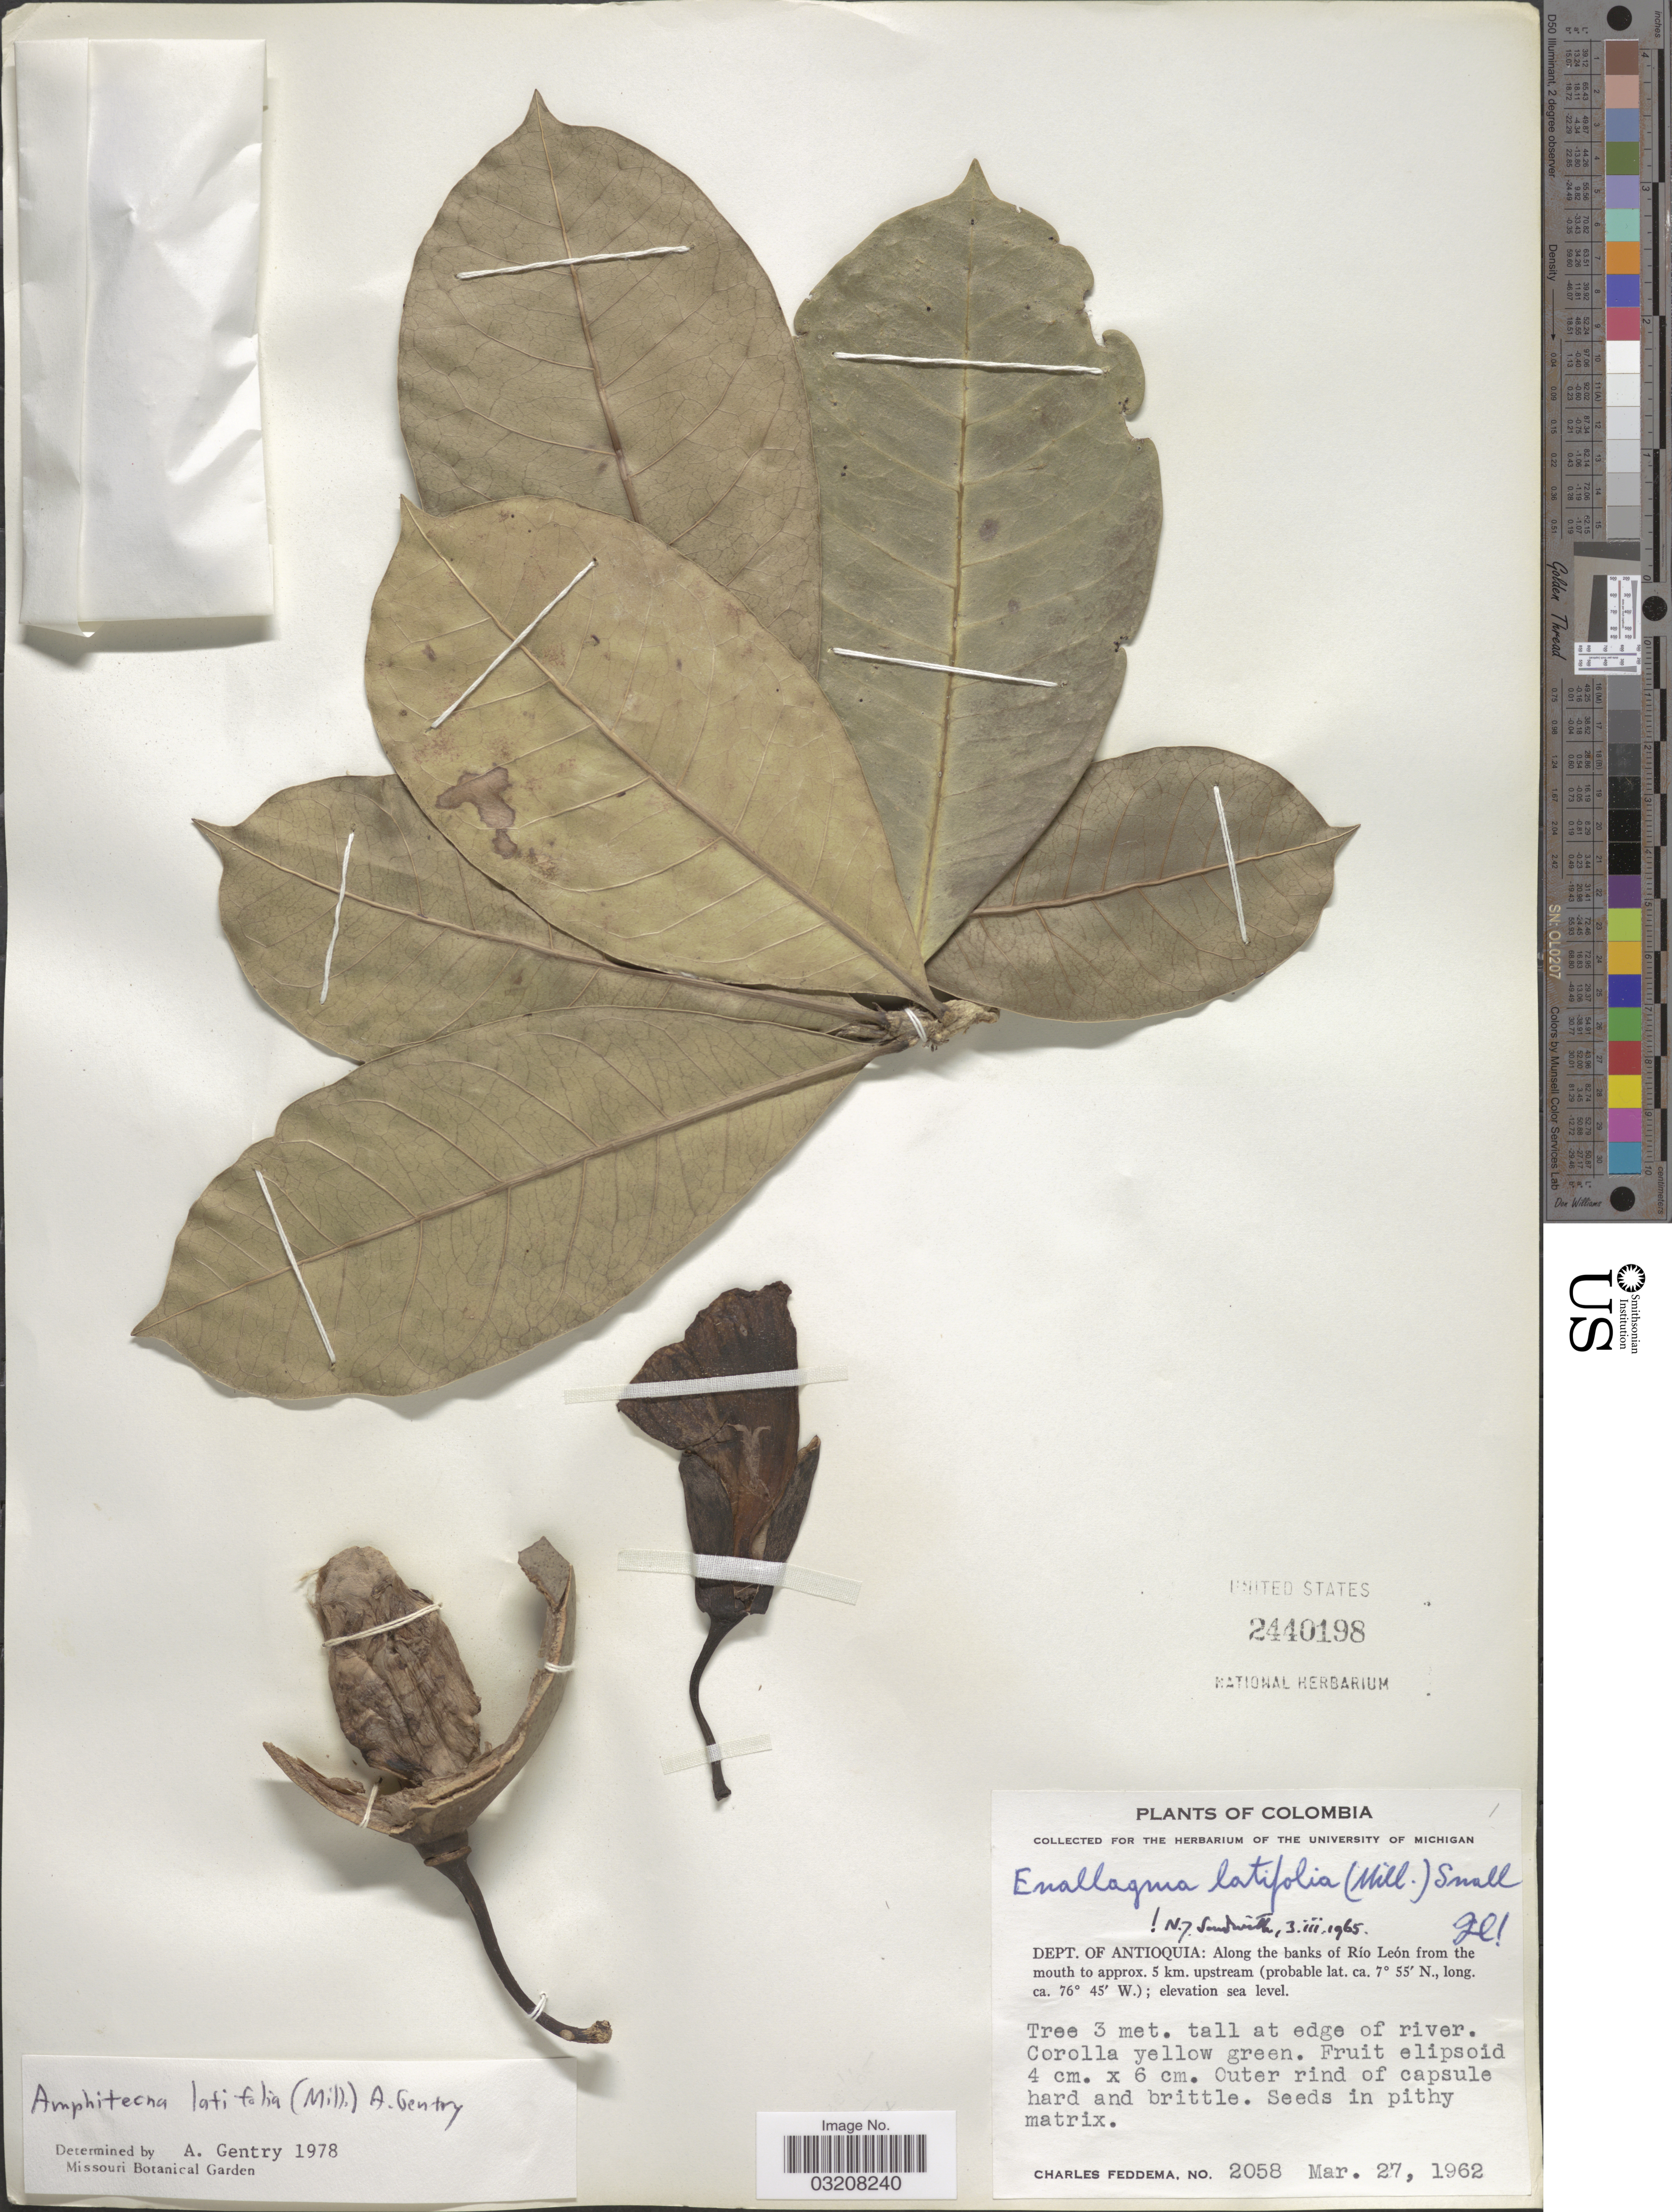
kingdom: Plantae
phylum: Tracheophyta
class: Magnoliopsida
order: Lamiales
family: Bignoniaceae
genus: Amphitecna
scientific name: Amphitecna latifolia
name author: (Mill.) A.H. Gentry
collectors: C. Feddema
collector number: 2058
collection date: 1962-03-27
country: Colombia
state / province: Antioquia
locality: Dept. of Antioquia: Along the banks of Río León from the mouth to approx. 5 km. upstream.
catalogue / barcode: US 2440198